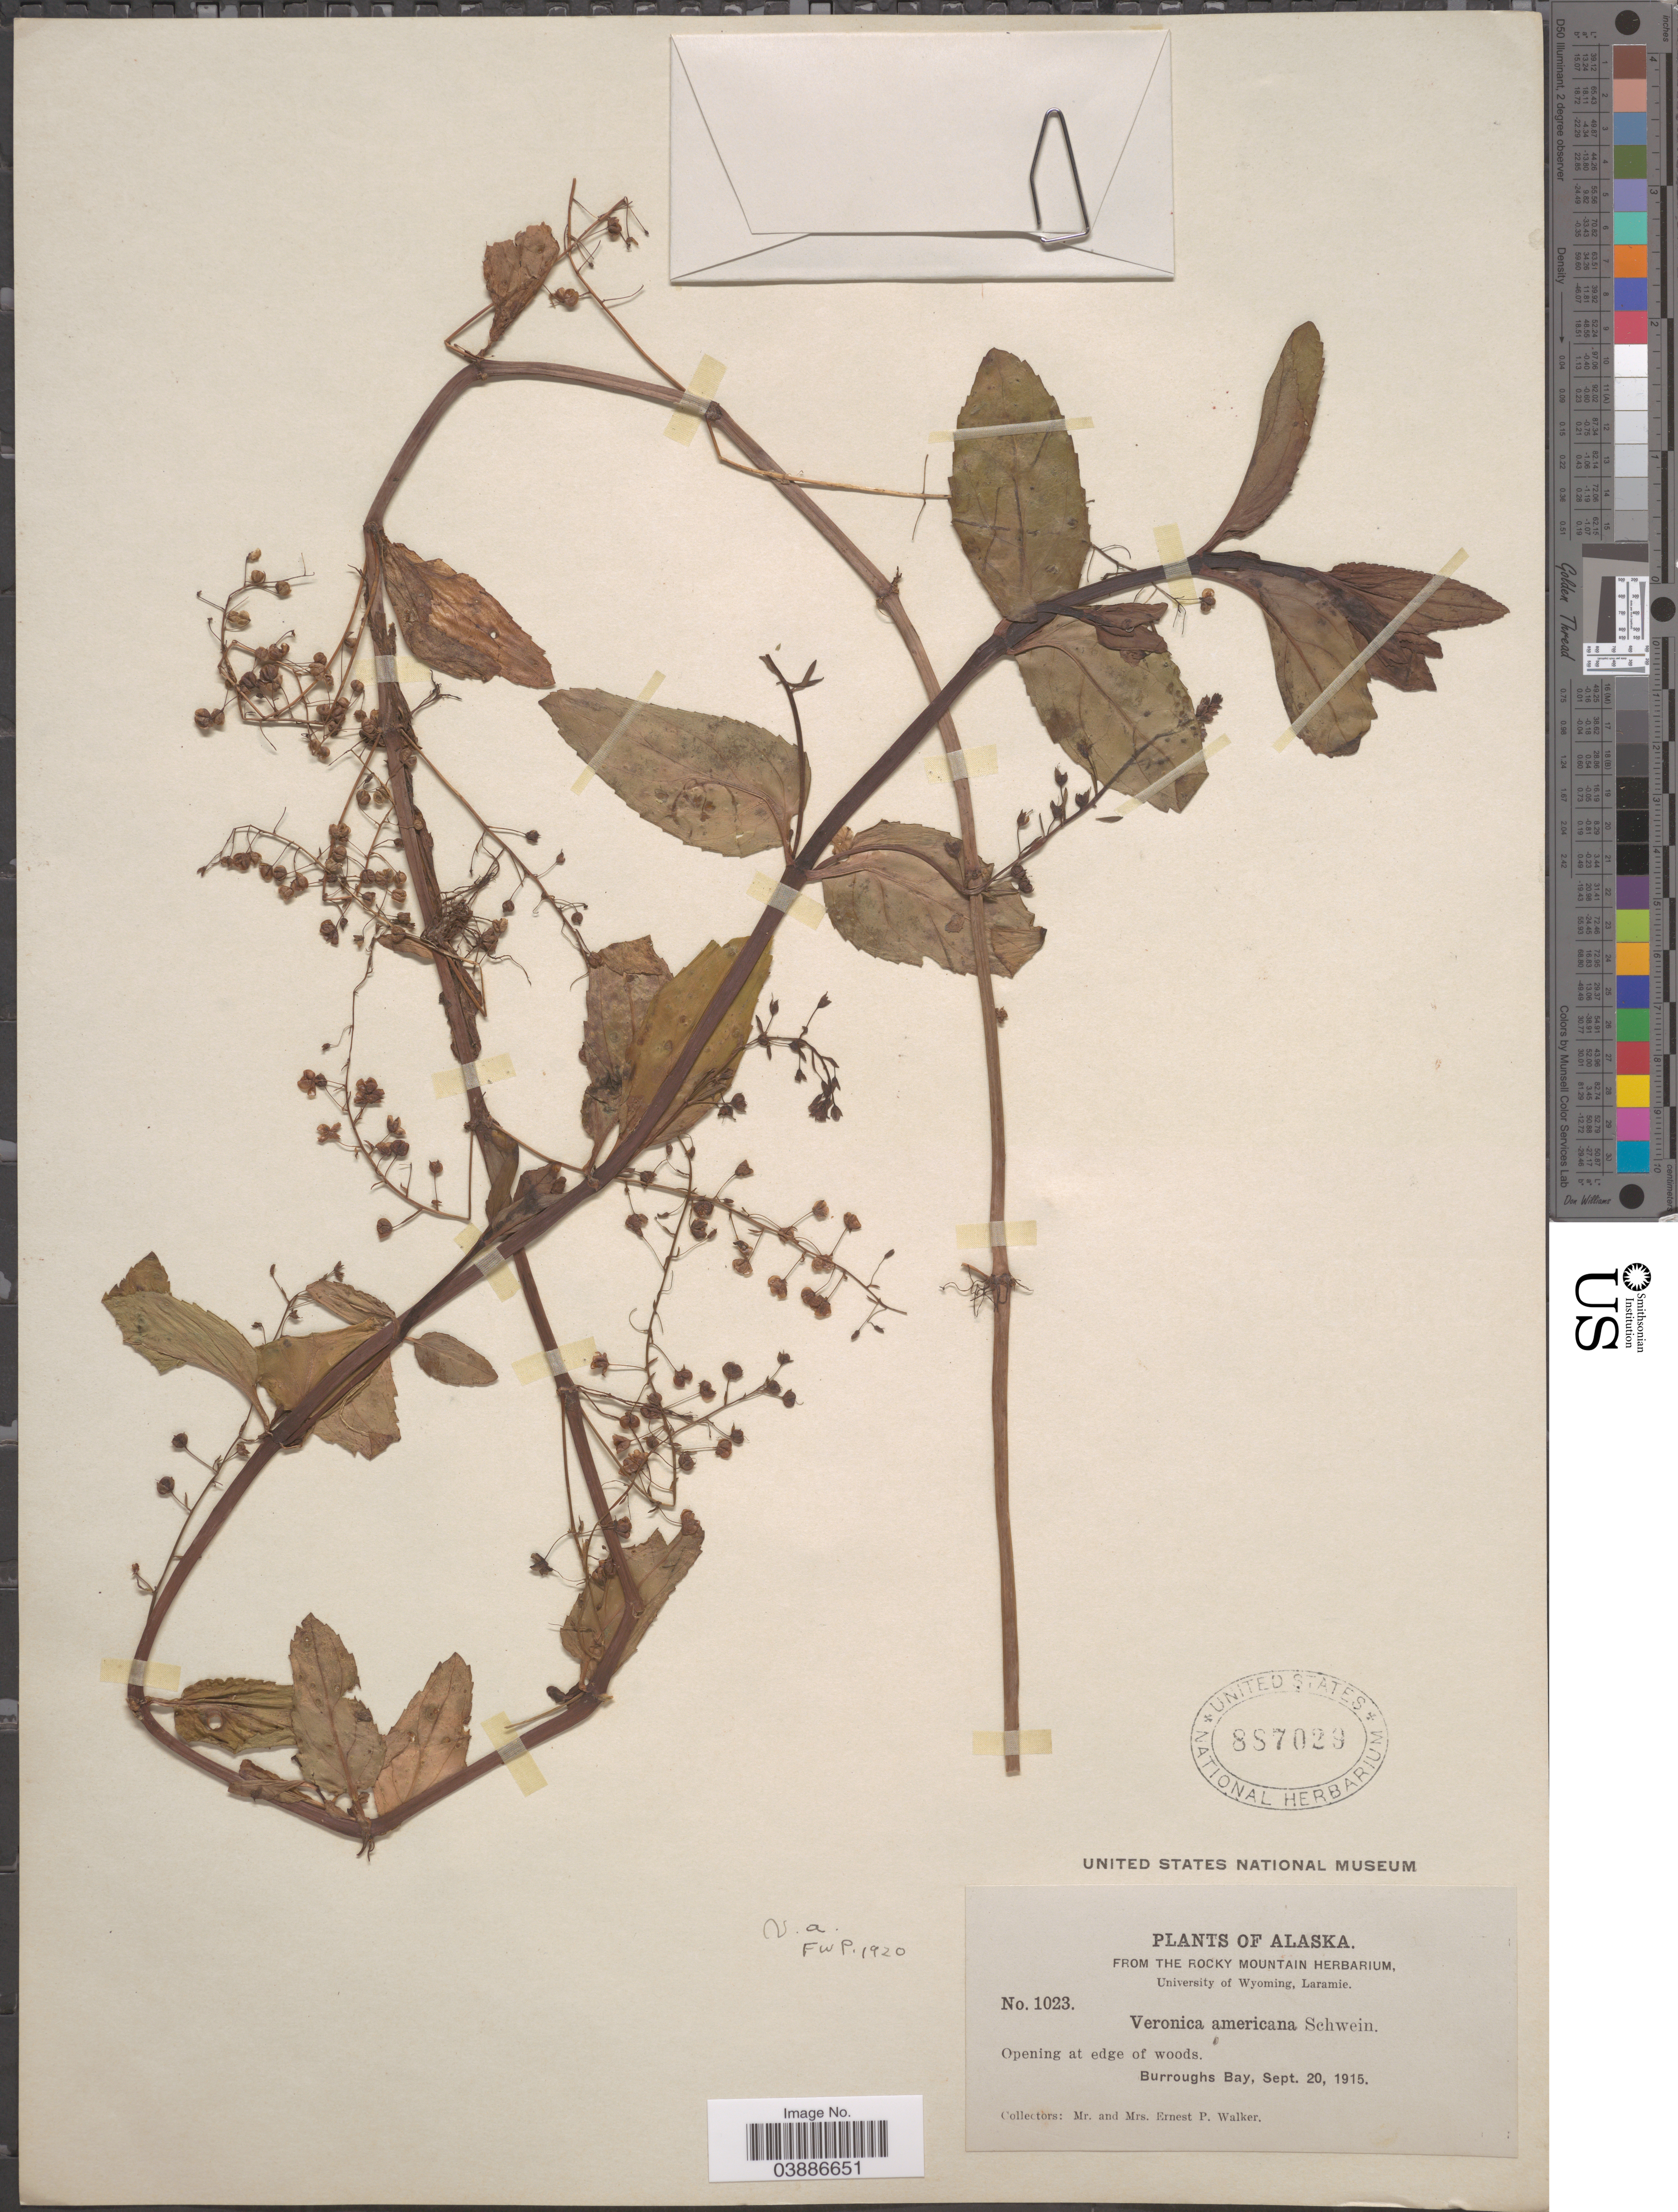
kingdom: Plantae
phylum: Tracheophyta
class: Magnoliopsida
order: Lamiales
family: Plantaginaceae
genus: Veronica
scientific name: Veronica americana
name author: Schwein. ex Benth.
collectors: E. P. Walker & E. Walker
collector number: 1023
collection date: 1915-09-20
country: United States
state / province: Alaska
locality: Burroughs Bay.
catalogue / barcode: US 887029